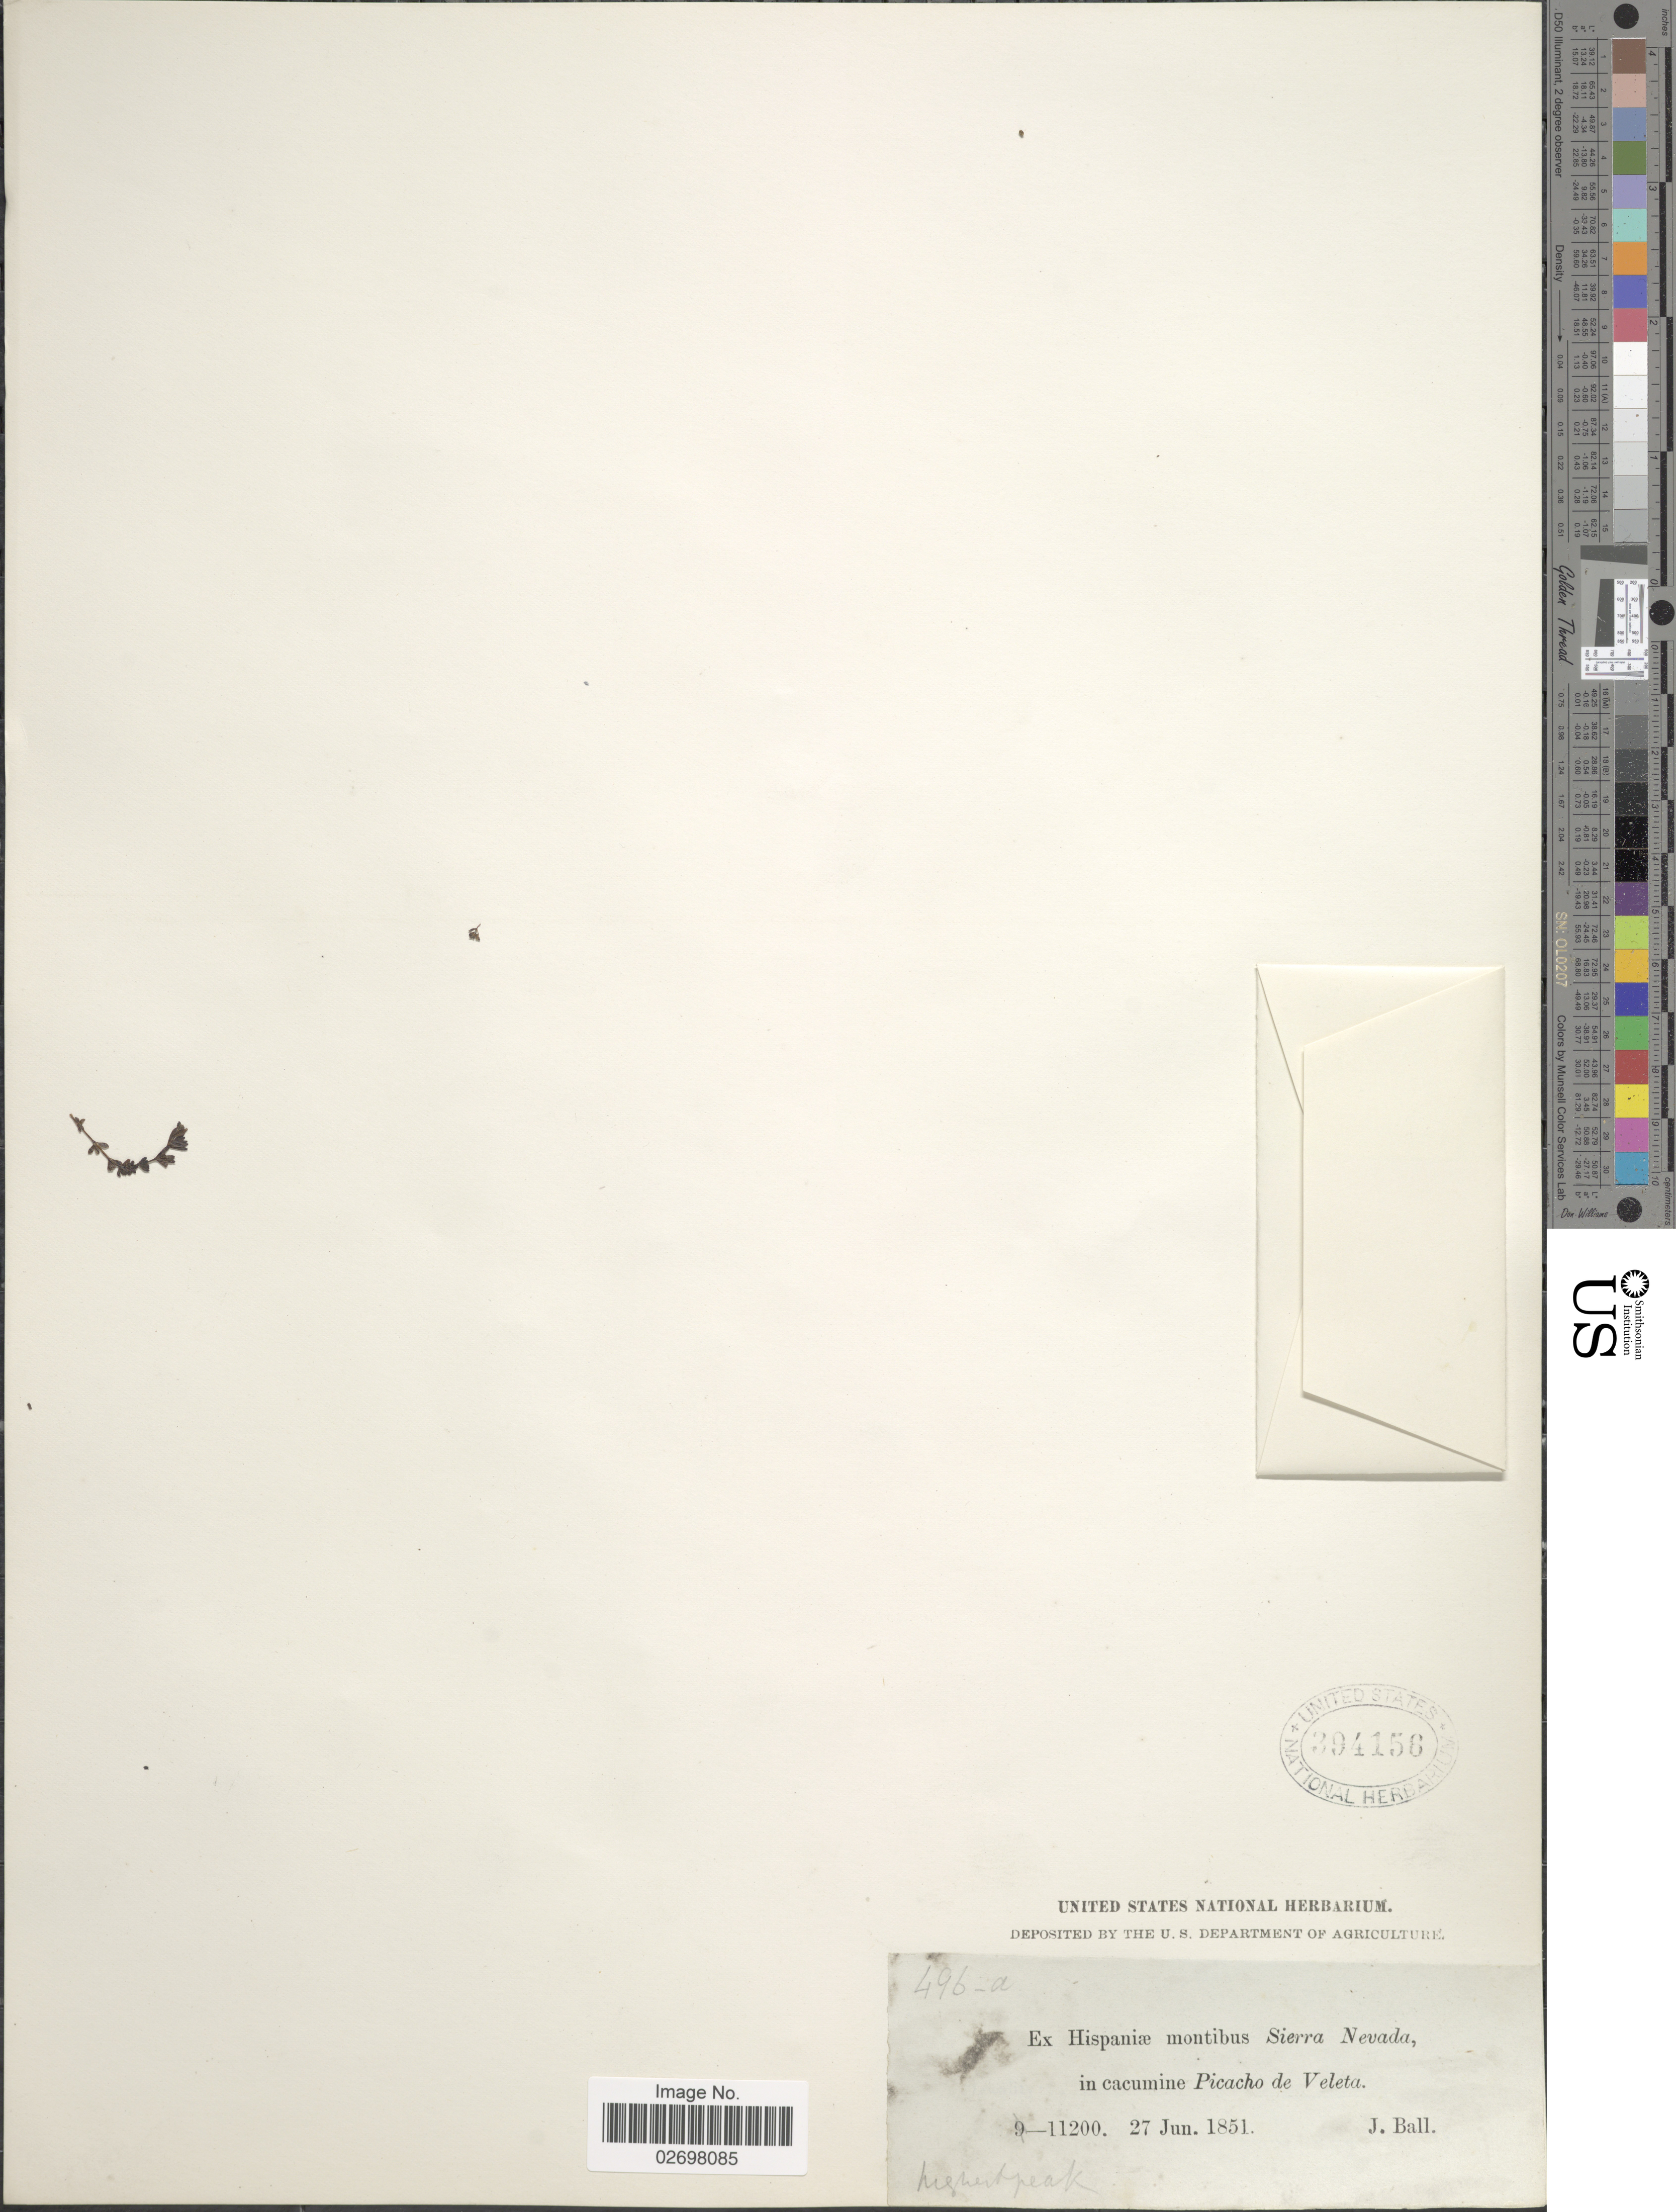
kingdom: Plantae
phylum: Tracheophyta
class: Magnoliopsida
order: Gentianales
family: Rubiaceae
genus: Galium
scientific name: Galium sp.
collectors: J. Ball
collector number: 496-a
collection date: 1851-06-27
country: Spain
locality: Ex Hispaniæ montibus Sierra Nevada, in cacumine Picacho de Veleta, highest peak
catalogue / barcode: US 394156